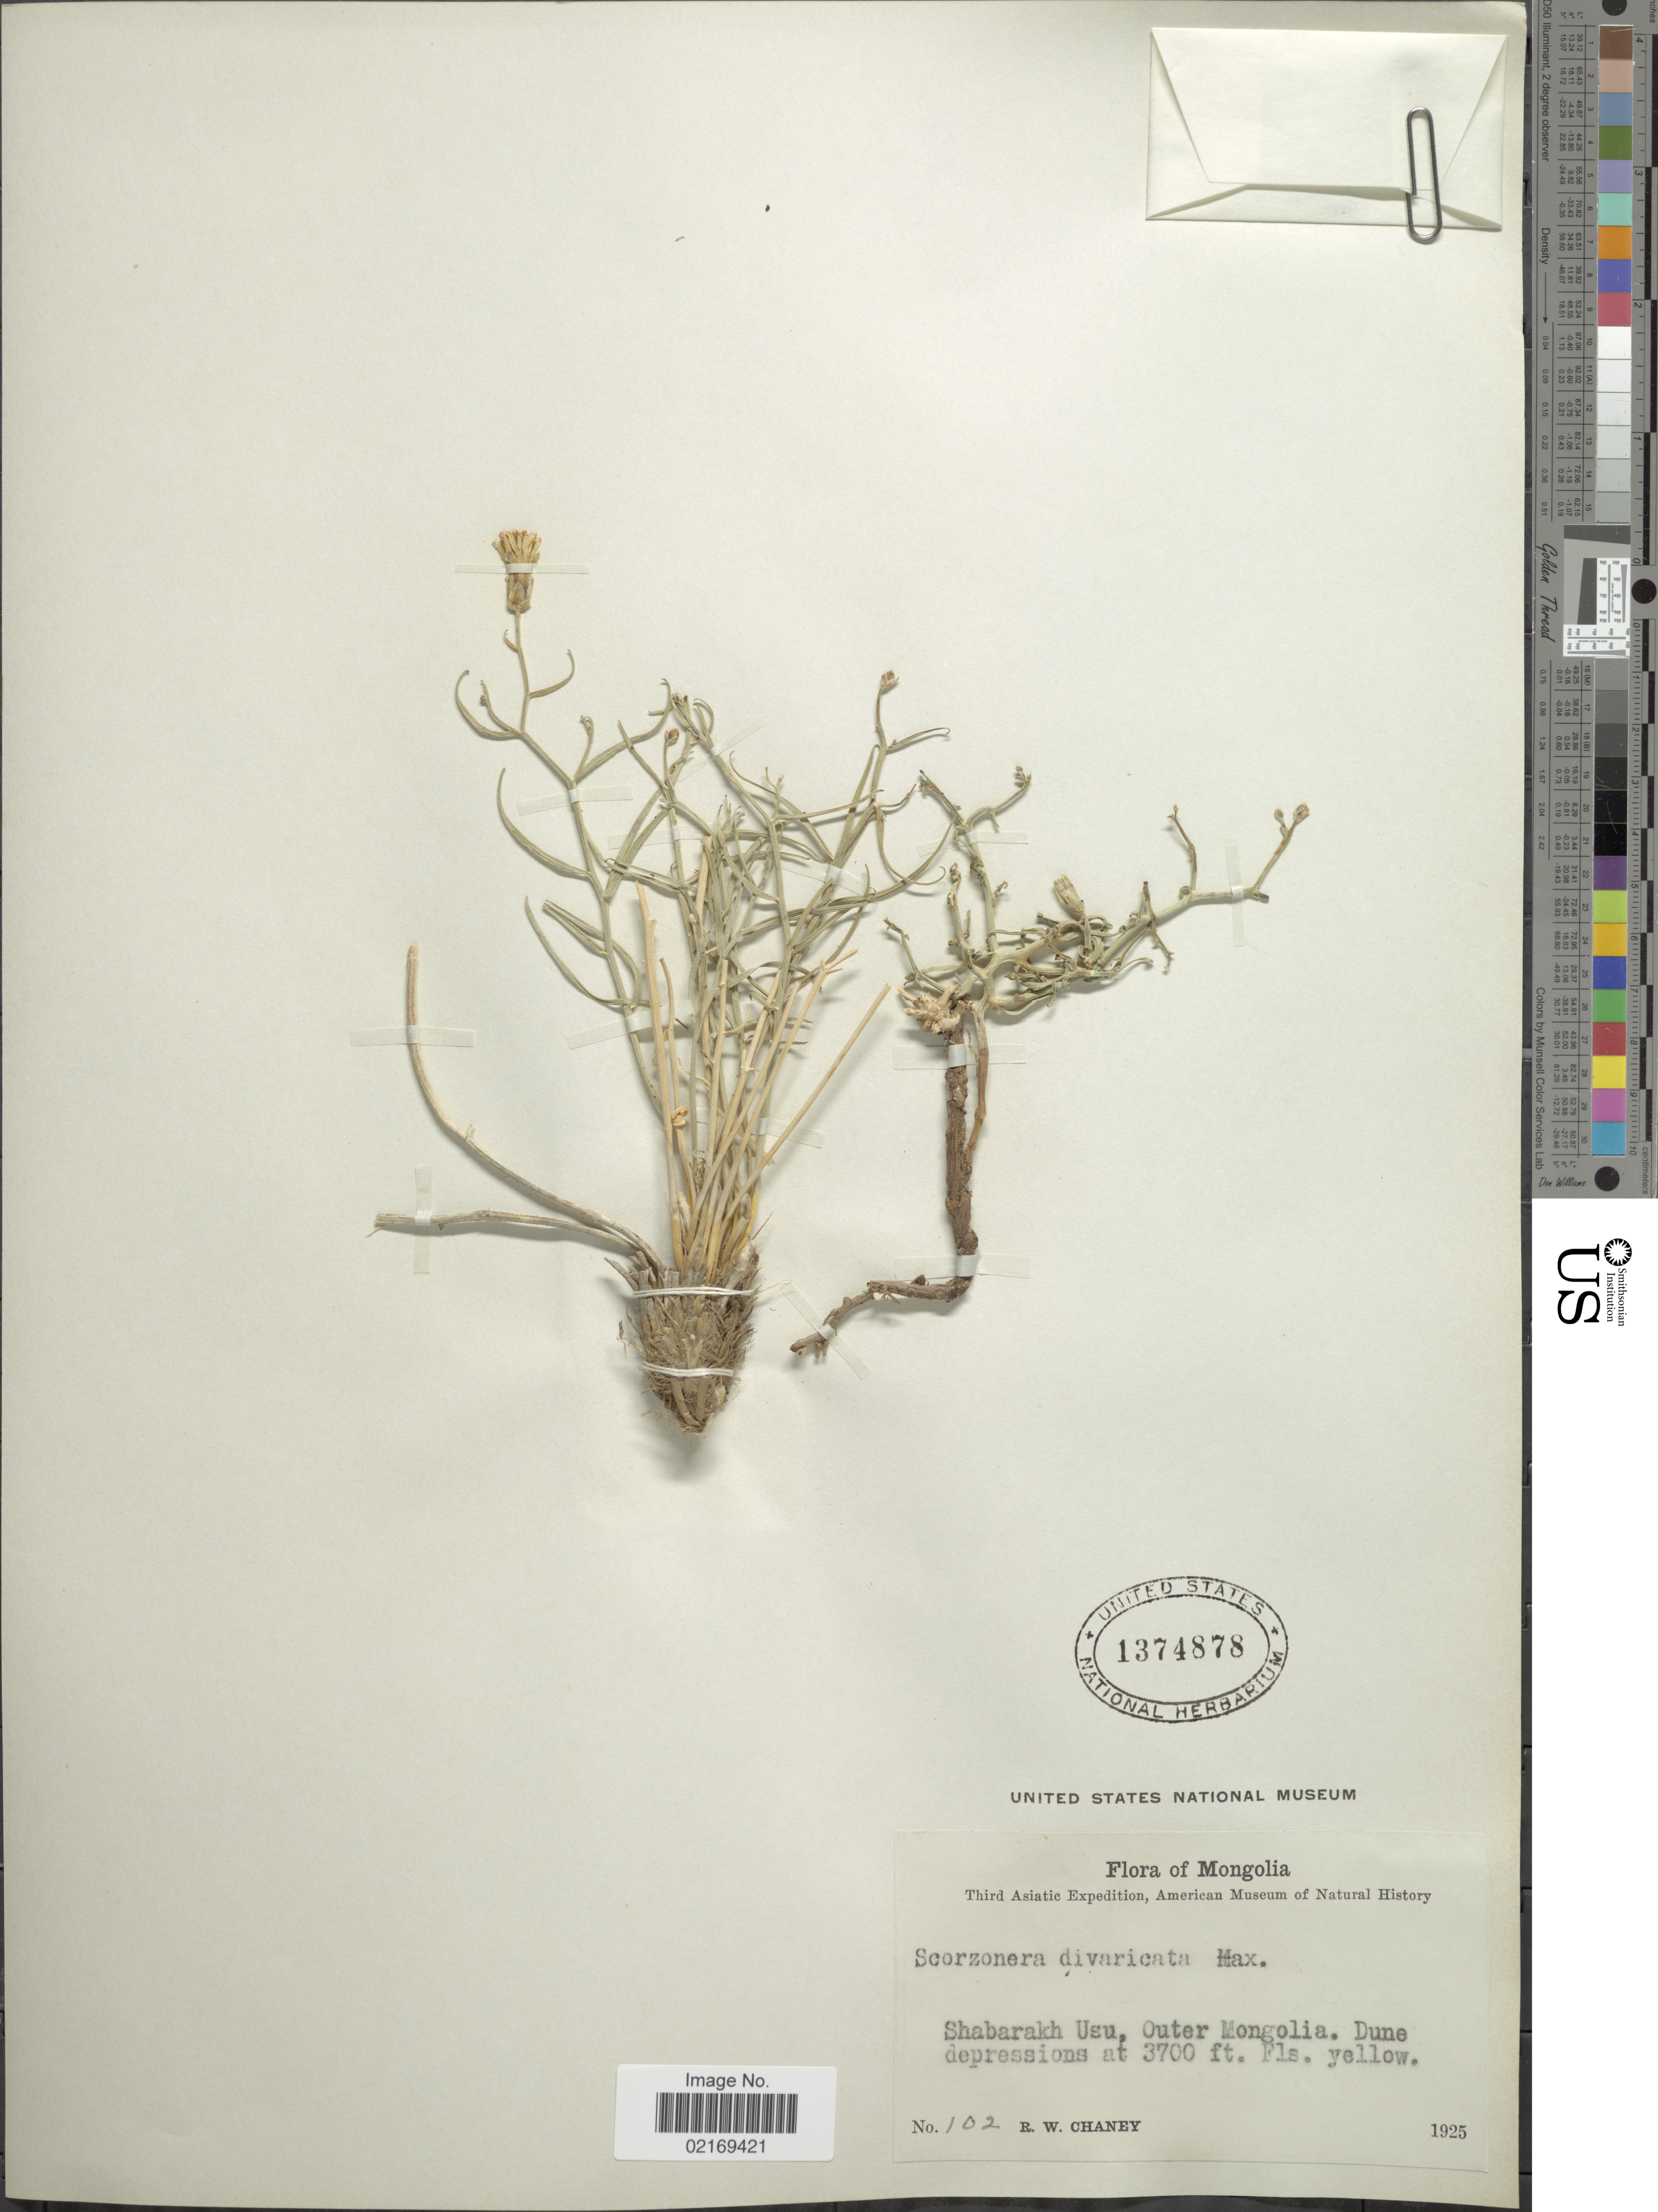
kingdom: Plantae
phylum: Tracheophyta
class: Magnoliopsida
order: Asterales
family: Asteraceae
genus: Scorzonera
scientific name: Scorzonera divaricata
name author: Turcz.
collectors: R. Chaney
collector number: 102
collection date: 1925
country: Mongolia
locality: Outer Mongolia, Shabarakh Usu, dune depressions.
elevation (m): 1128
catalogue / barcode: US 1374878